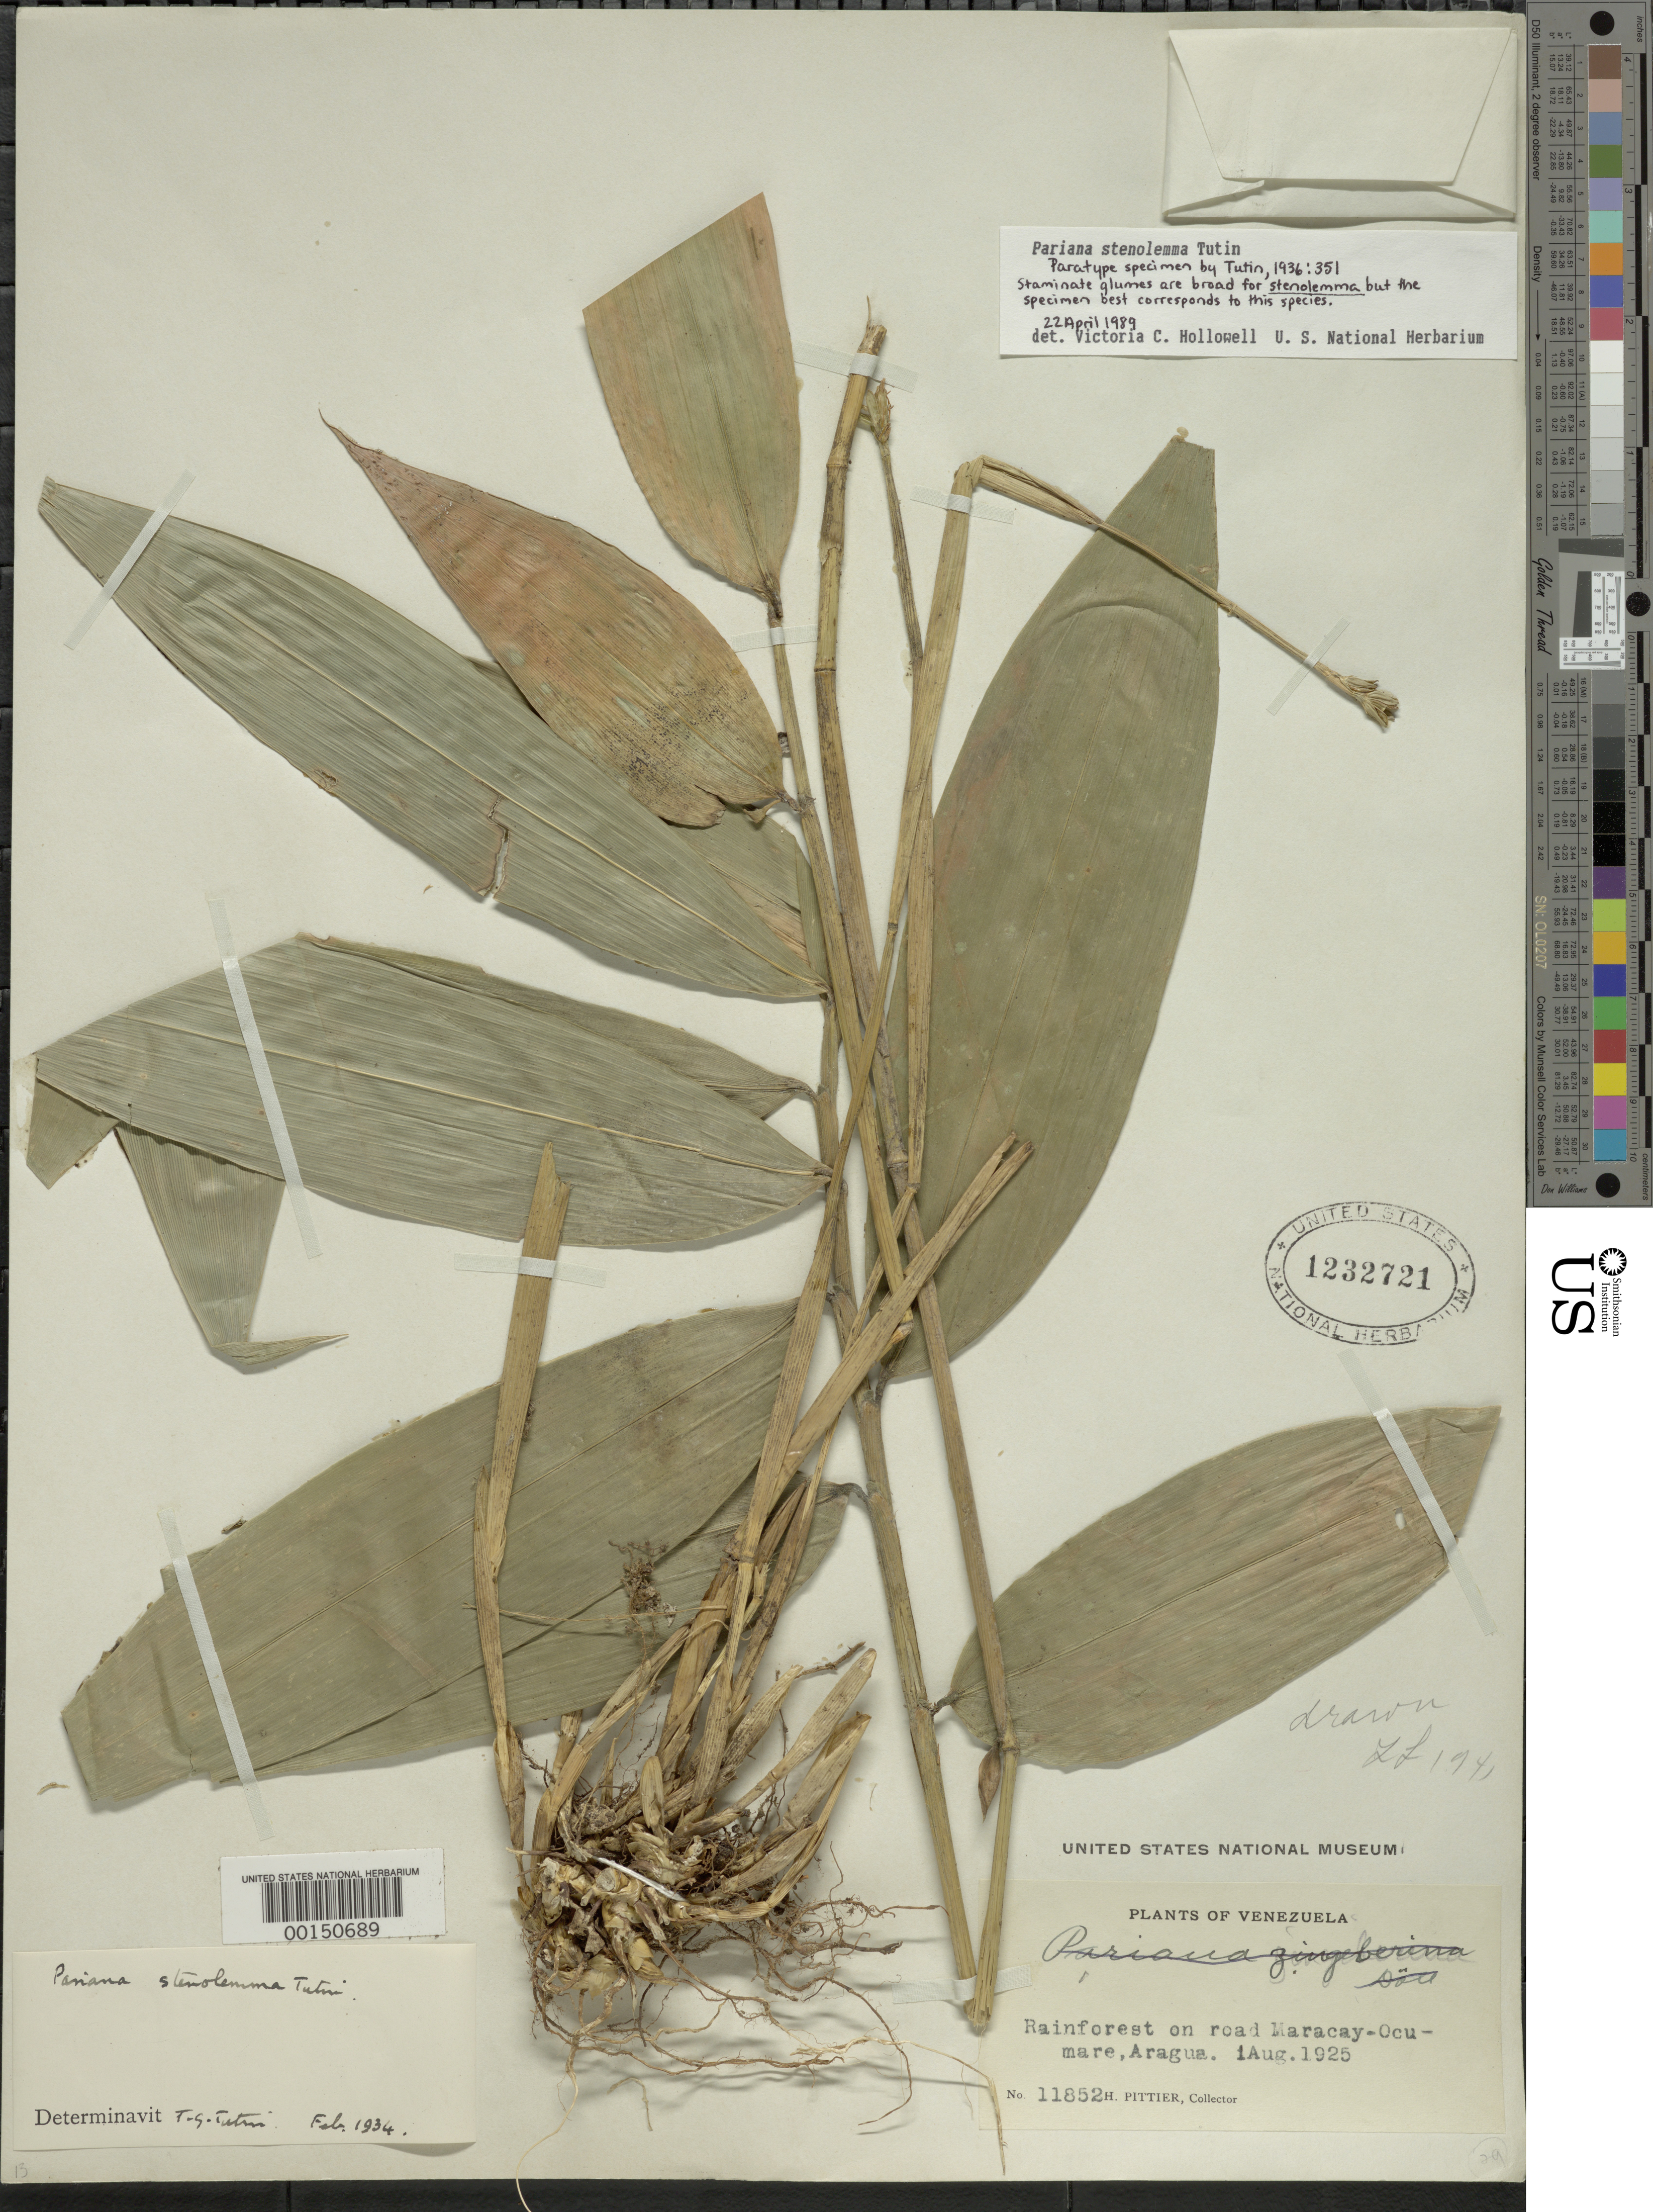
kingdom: Plantae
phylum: Tracheophyta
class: Liliopsida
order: Poales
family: Poaceae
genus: Pariana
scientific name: Pariana stenolemma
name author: Tutin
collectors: H. F. Pittier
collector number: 11852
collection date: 1925-08-01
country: Venezuela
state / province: Aragua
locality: Rainforest on road Maracay-Ocumare.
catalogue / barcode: US 1232721